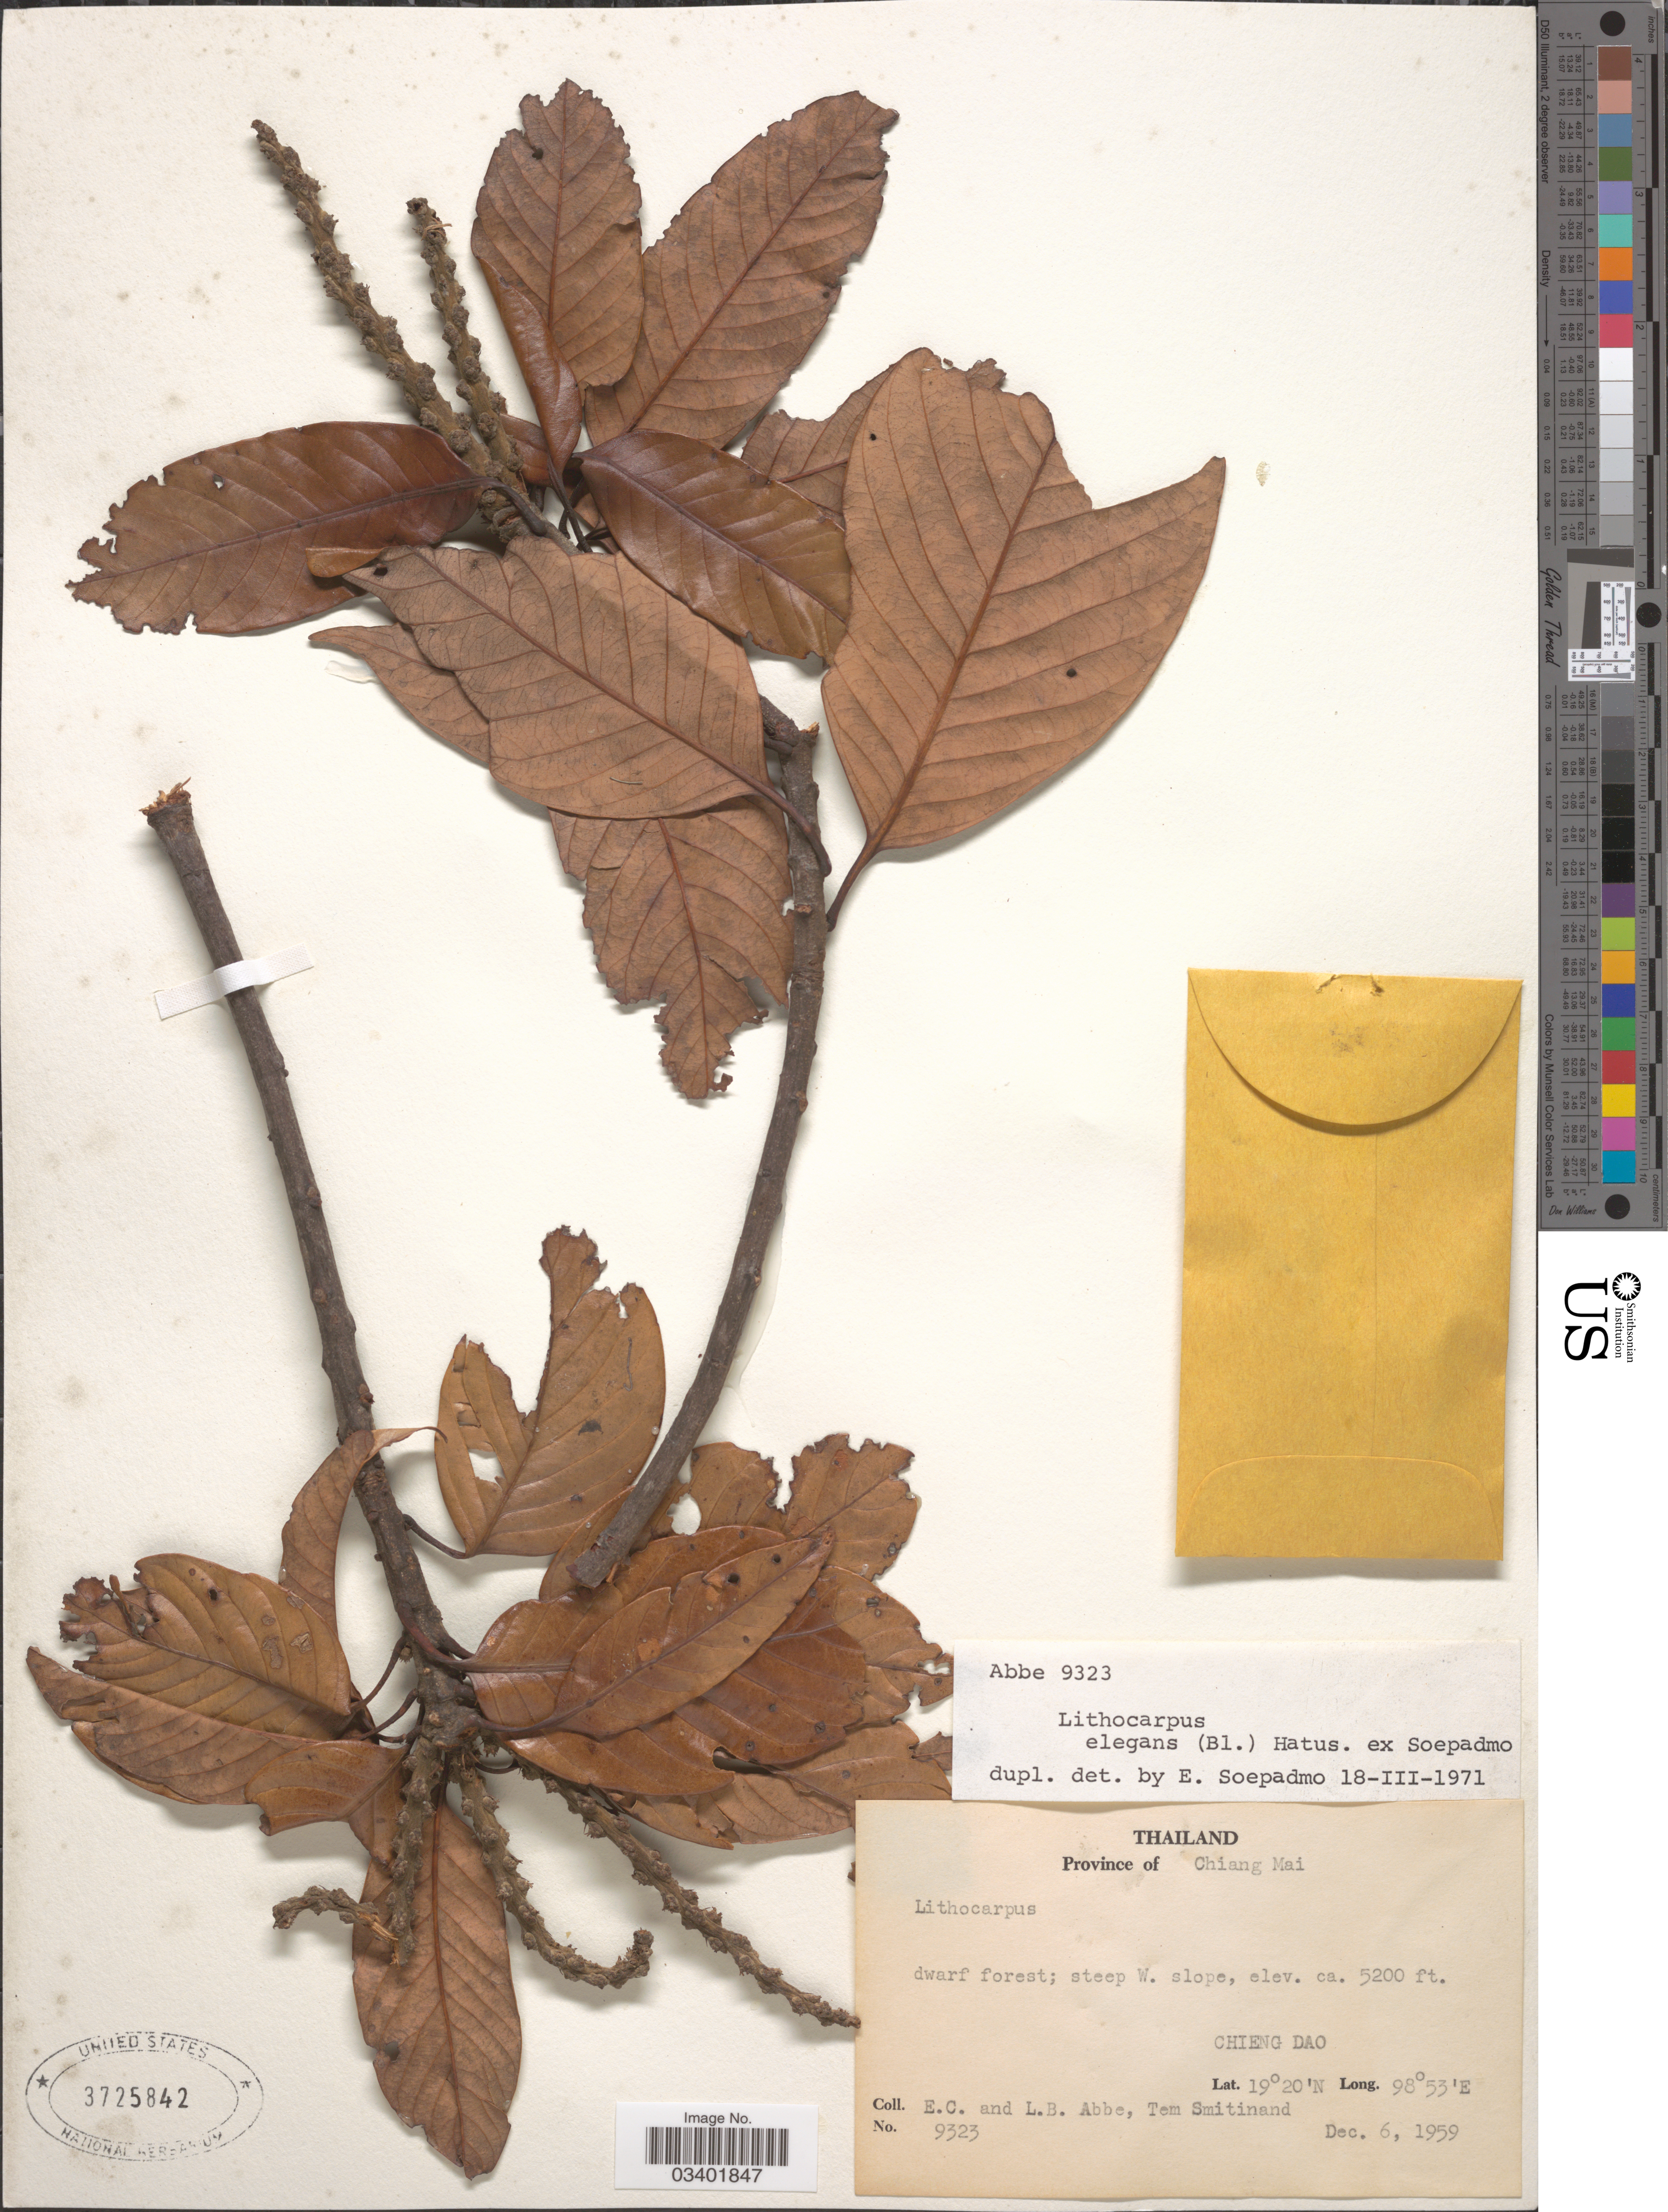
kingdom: Plantae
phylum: Tracheophyta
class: Magnoliopsida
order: Fagales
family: Fagaceae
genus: Lithocarpus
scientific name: Lithocarpus elegans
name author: (Blume) Hatus. ex Soepadmo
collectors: E. C. Abbe, L. B. Abbe & T. Smitinand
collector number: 9323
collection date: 1959-12-06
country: Thailand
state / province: Chiang Mai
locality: Steep W. slope, Chieng Dao.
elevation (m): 1585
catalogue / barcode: US 3725842